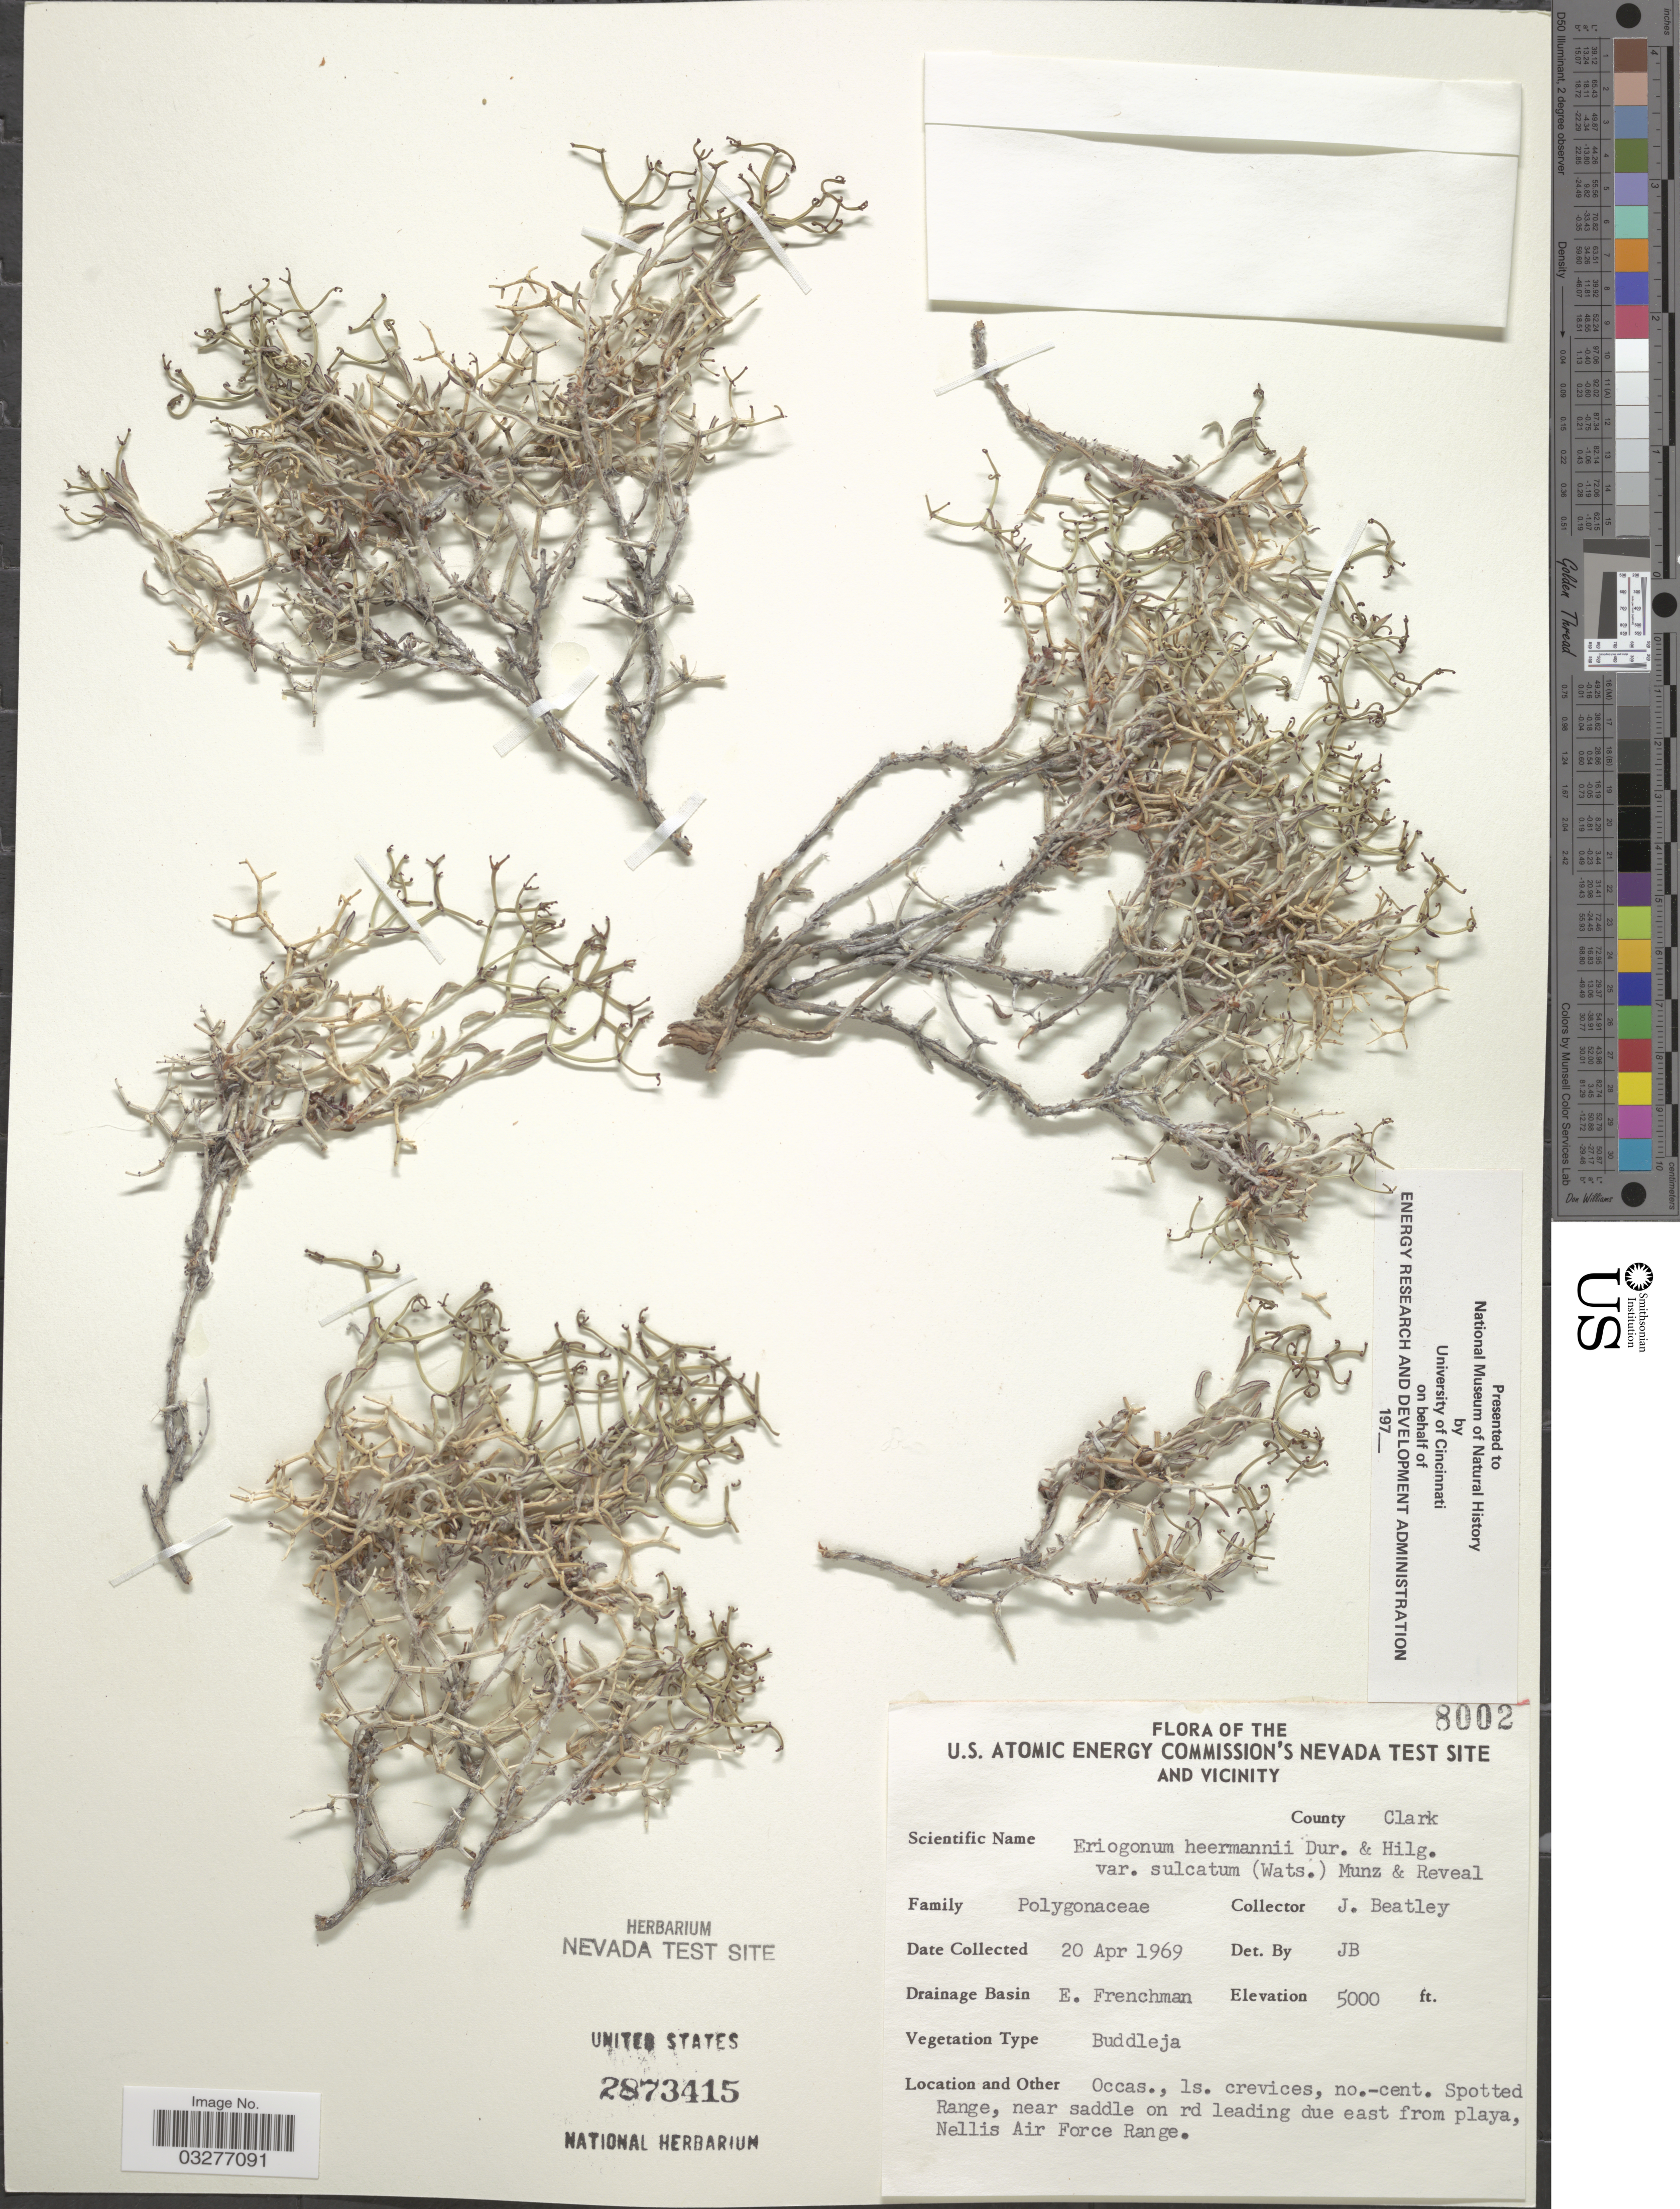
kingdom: Plantae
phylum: Tracheophyta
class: Magnoliopsida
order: Caryophyllales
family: Polygonaceae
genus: Eriogonum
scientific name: Eriogonum heermannii var. sulcatum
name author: (S. Watson) Munz & Reveal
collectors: J. C. Beatley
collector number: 8002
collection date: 1969-04-20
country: United States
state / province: Nevada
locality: U.S. Atomic Energy Commission's Nevada Test Site and Vicinity. County Clark. Drainage Basin E. Frenchman. No.-cent. Spotted Range, near saddle on rd leading due east from playa, Nellis Air Force Range.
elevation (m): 1524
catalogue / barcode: US 2873415